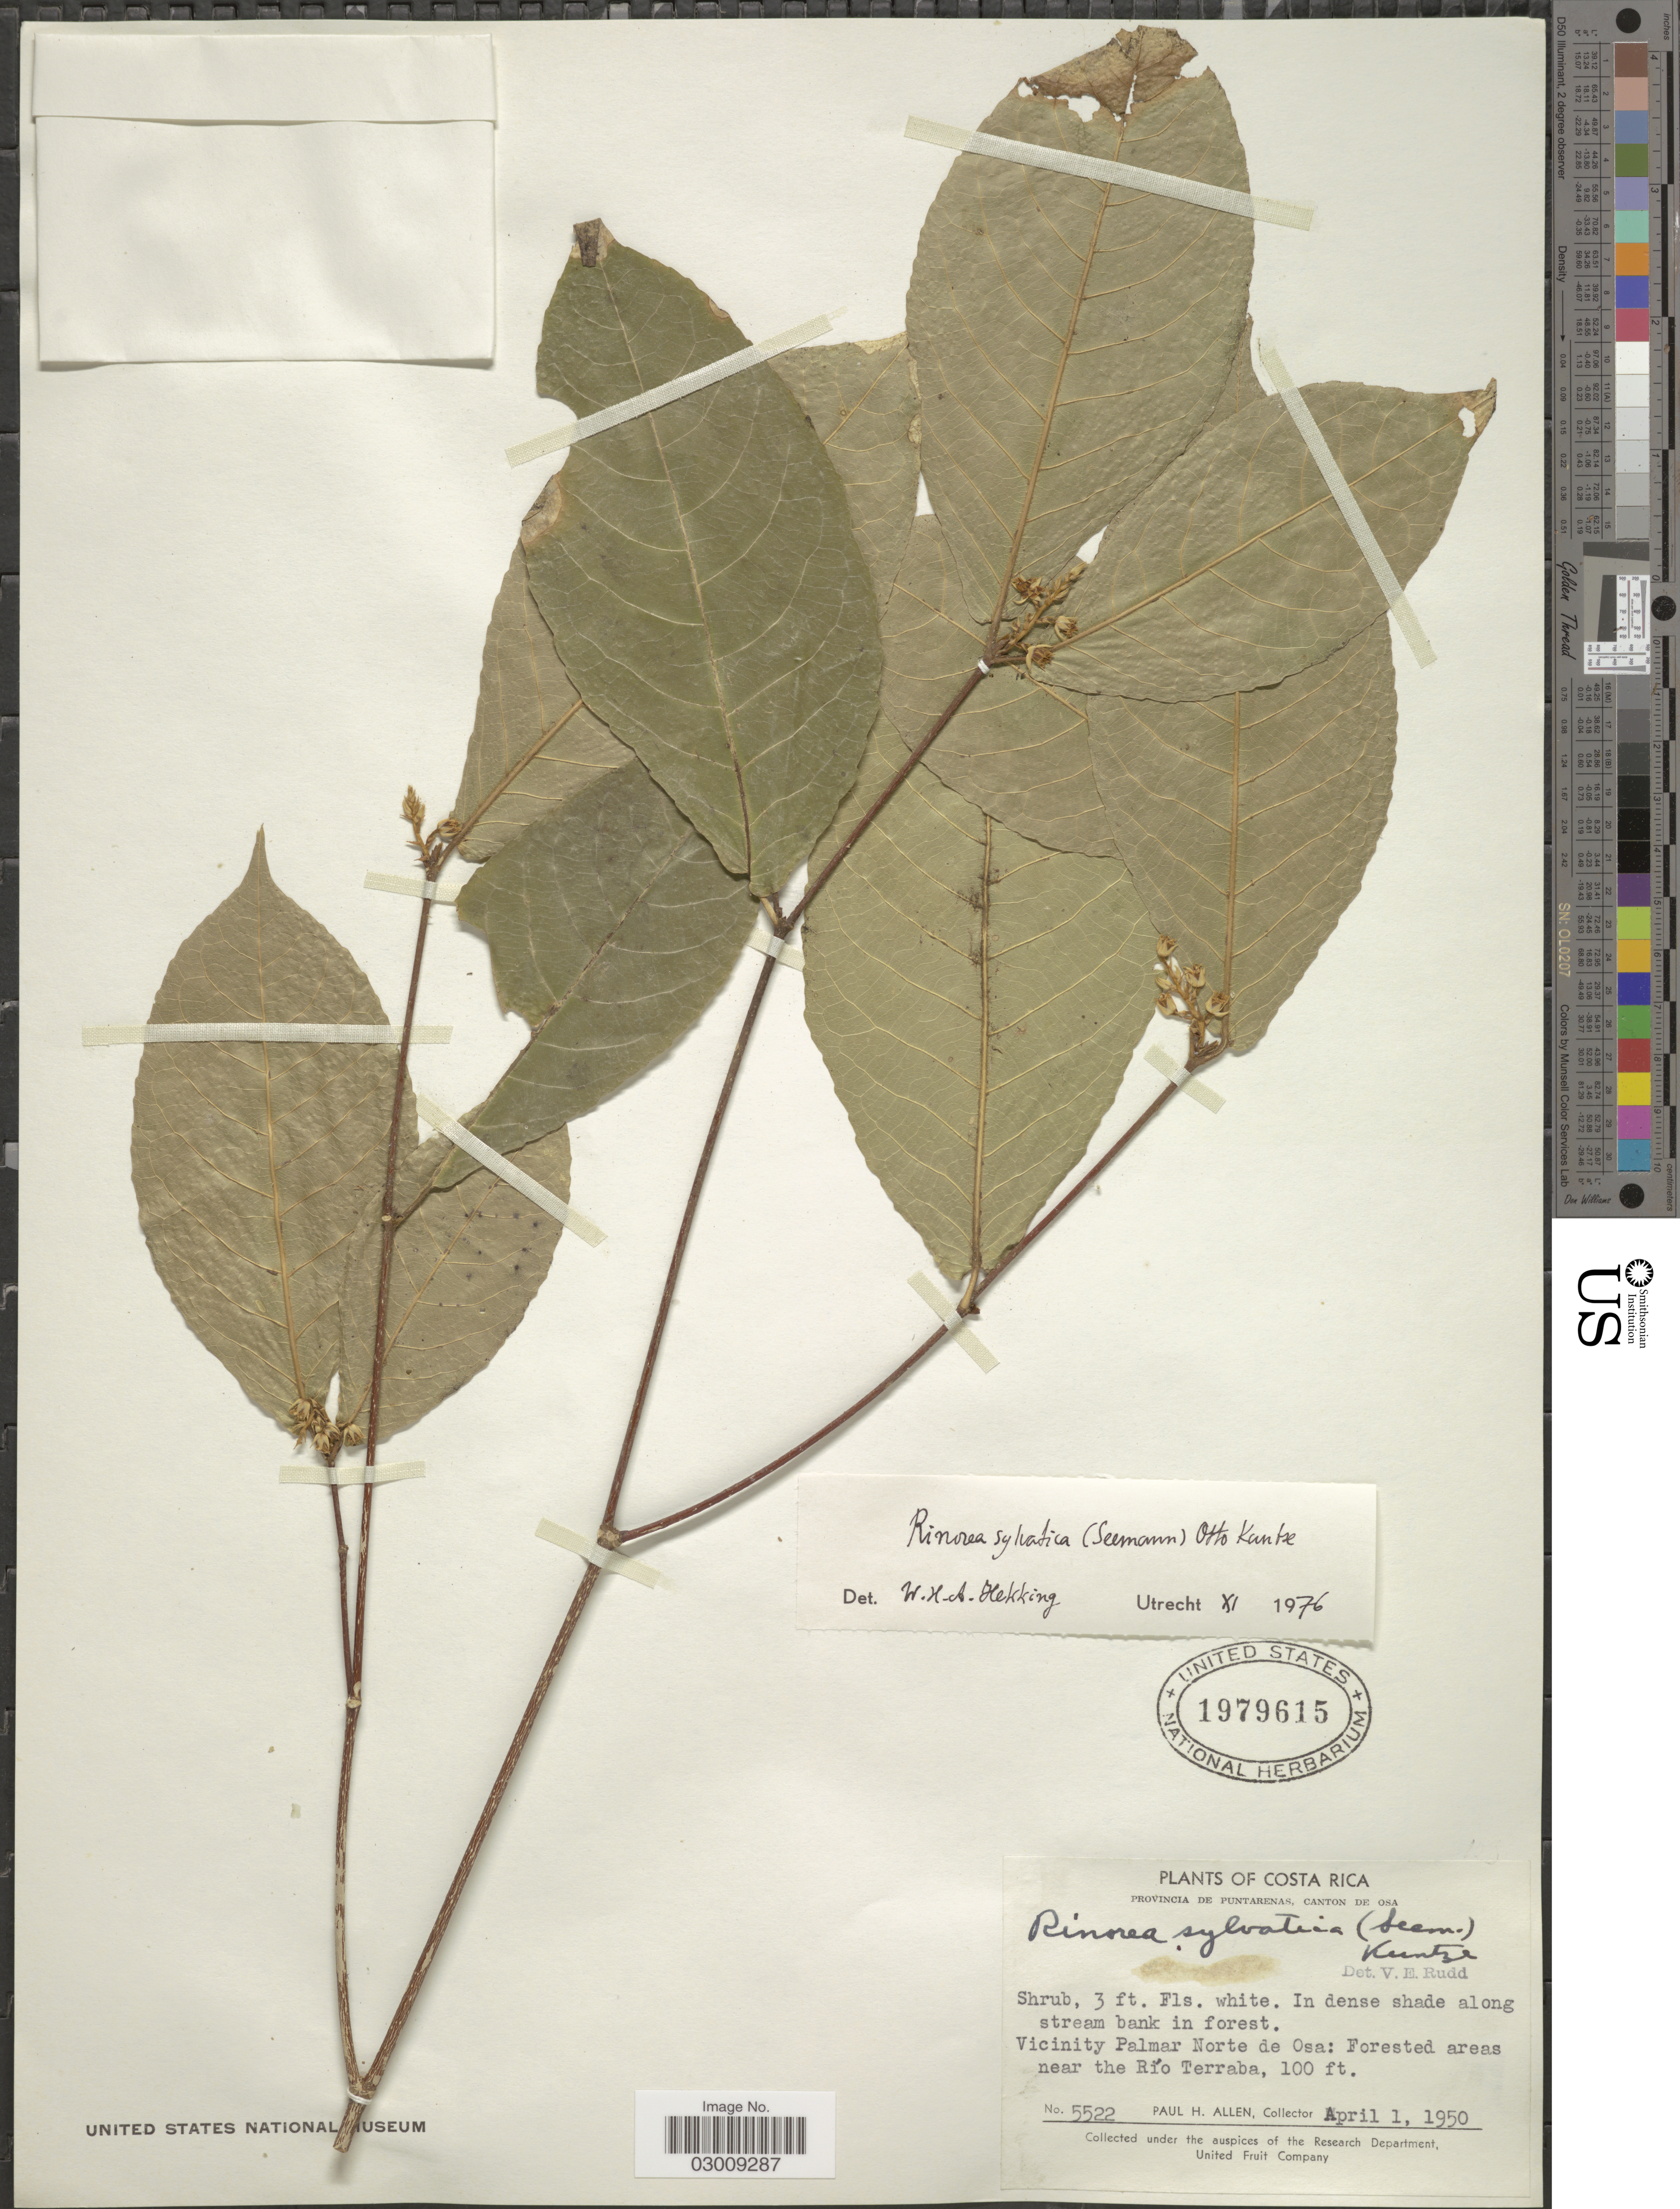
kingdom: Plantae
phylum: Tracheophyta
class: Magnoliopsida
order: Malpighiales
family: Violaceae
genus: Rinorea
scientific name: Rinorea sylvatica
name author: (Seem.) Kuntze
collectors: P. H. Allen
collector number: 5522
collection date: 1950-04-01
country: Costa Rica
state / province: Puntarenas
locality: Canton de Osa. Vicinity Palmar Norte de Osa: Forested areas near the Río Terraba.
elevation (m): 30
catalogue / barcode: US 1979615